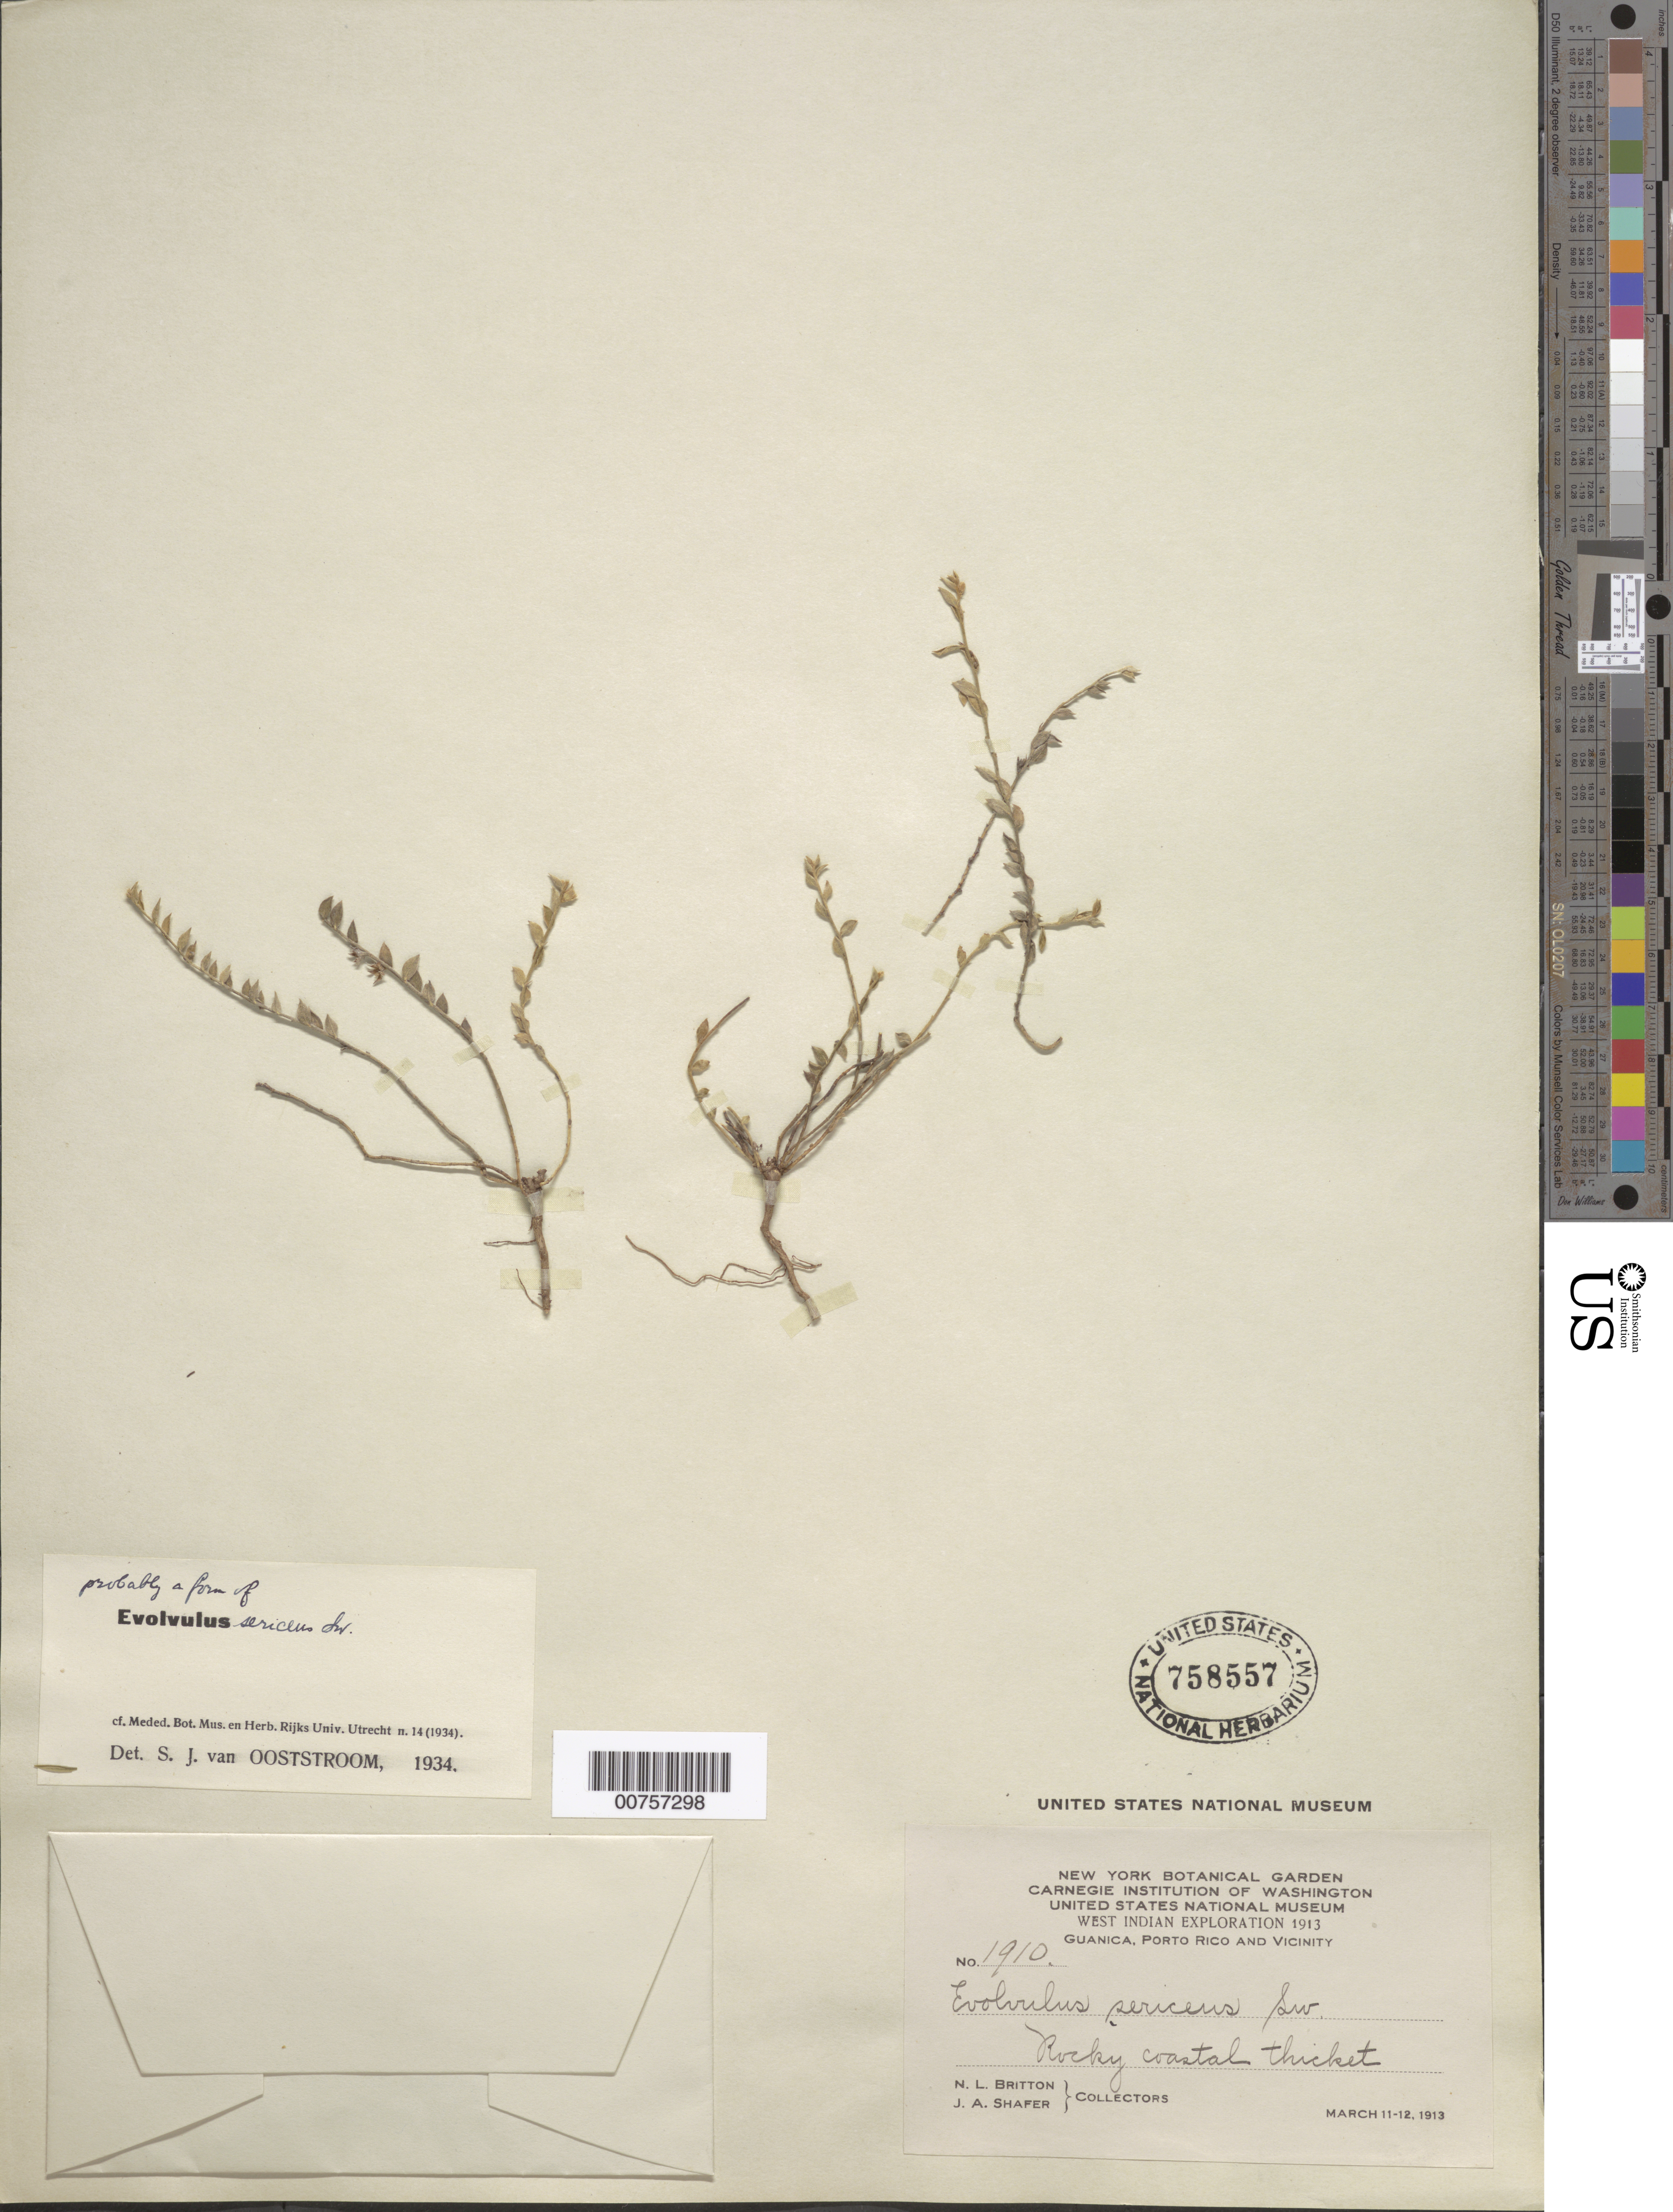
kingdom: Plantae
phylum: Tracheophyta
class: Magnoliopsida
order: Solanales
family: Convolvulaceae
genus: Evolvulus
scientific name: Evolvulus sericeus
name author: Sw.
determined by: Ooststroom, S. J. van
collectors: N. Britton & J. A. Shafer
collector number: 1910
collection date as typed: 11 Mar 1913 to 12 Mar 1913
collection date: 1913-03-11/1913-03-12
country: Puerto Rico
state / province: Guánica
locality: Guanica.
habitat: Rocky coastal thicket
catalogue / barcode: US 758557